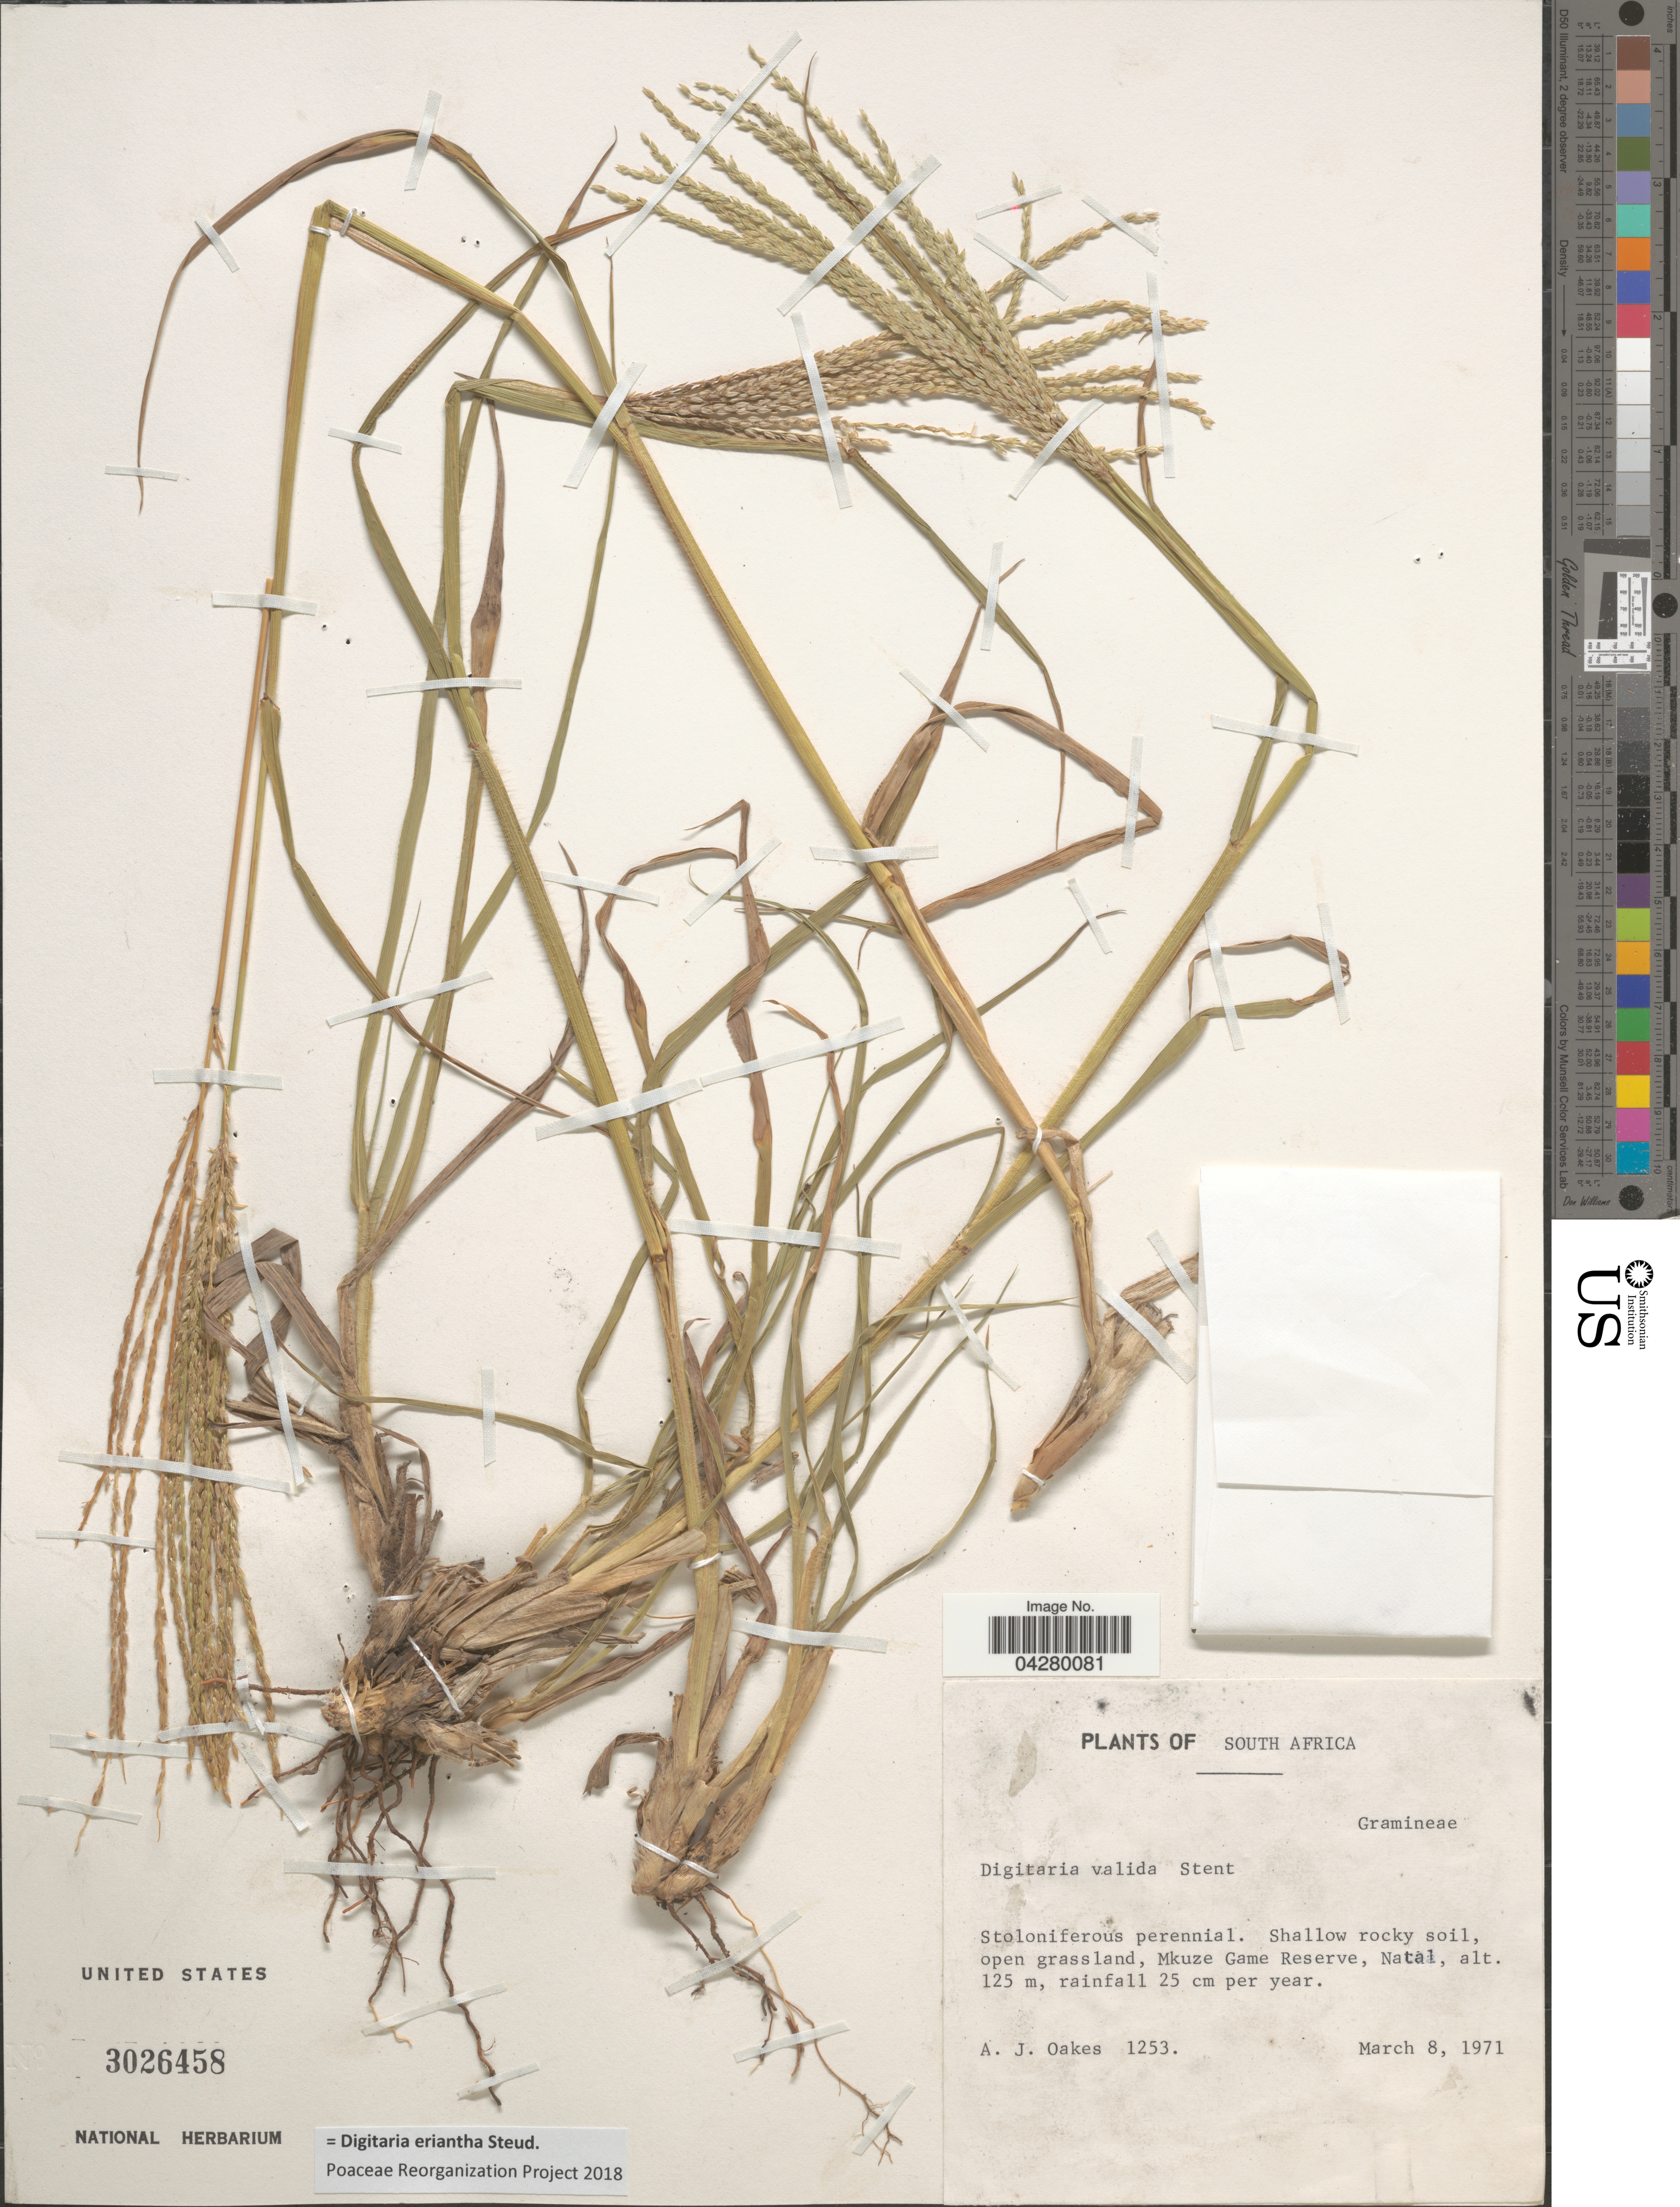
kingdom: Plantae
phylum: Tracheophyta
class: Liliopsida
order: Poales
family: Poaceae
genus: Digitaria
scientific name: Digitaria eriantha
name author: Steud.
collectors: A. Oakes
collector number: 1253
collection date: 1971-03-08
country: South Africa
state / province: KwaZulu-Natal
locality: Open grassland, Mkuze Game Reserve, Natal.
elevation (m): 125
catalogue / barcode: US 3026458